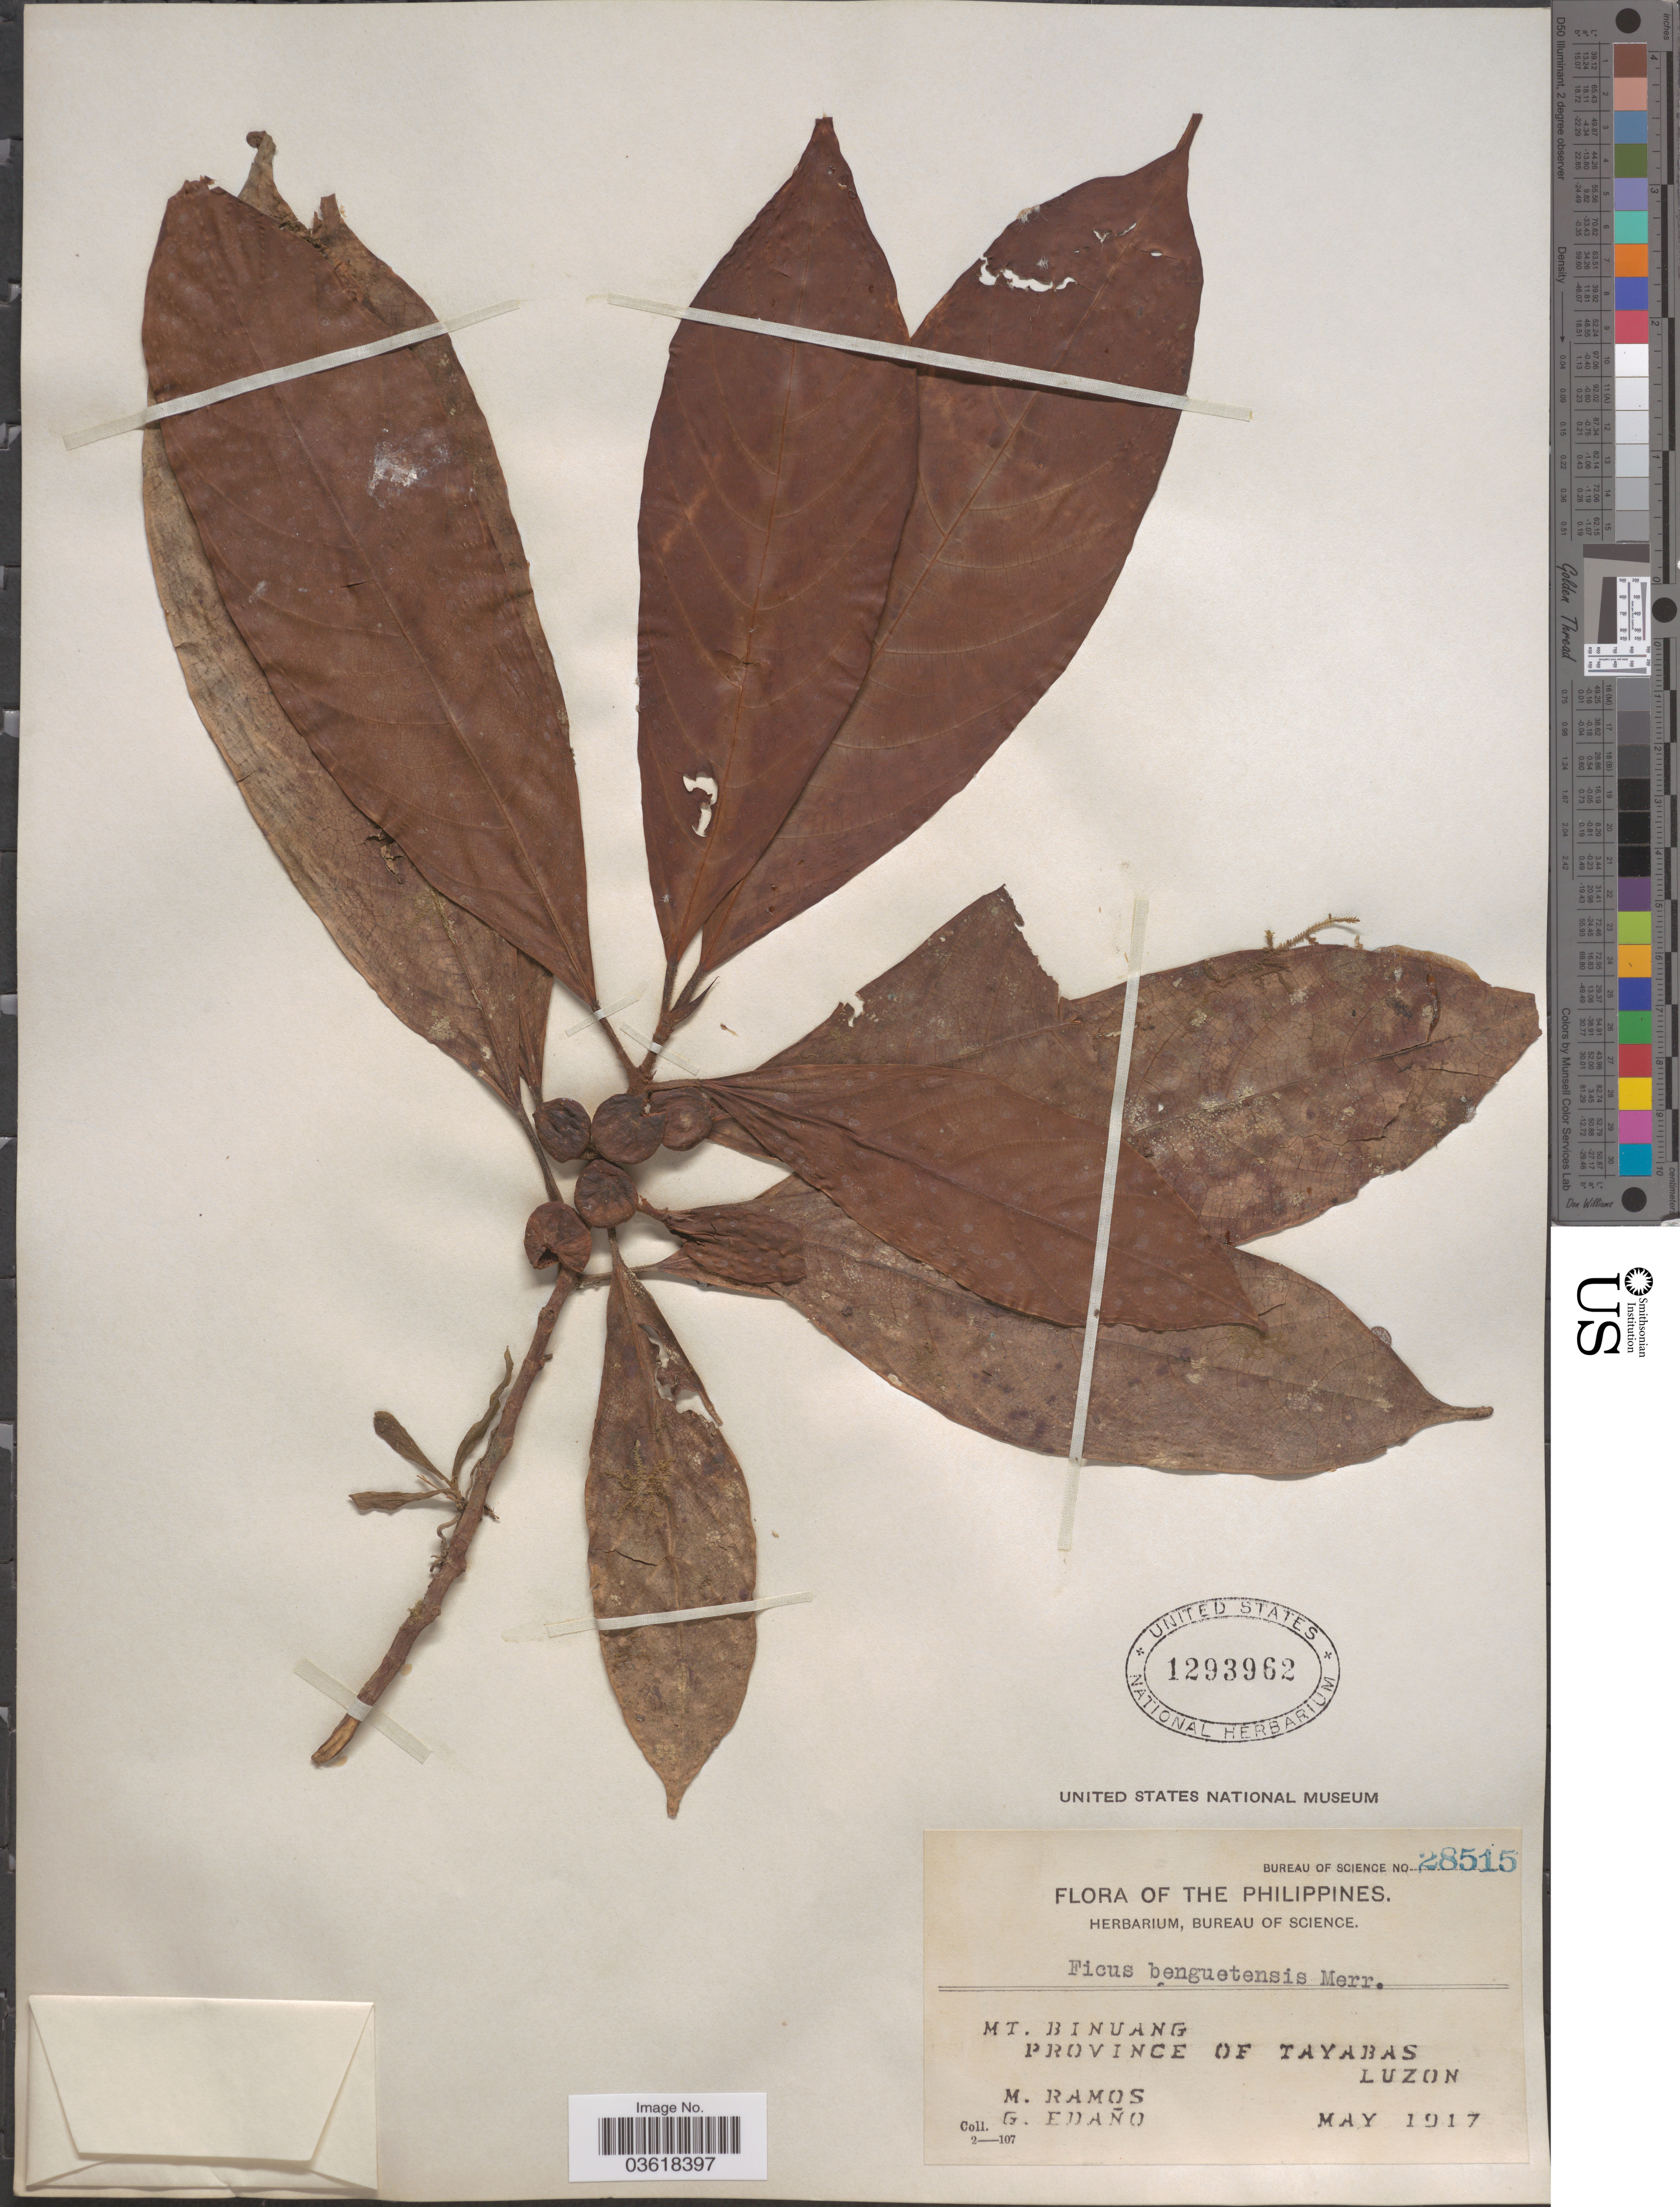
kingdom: Plantae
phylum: Tracheophyta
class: Magnoliopsida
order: Rosales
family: Moraceae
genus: Ficus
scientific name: Ficus benguetensis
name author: Merr.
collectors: M. Ramos & G. Edaño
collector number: Bureau of Science 28515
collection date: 1917-05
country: Philippines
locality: Mt. Binuang. Province of Tayabas, Luzon.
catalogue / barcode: US 1293962